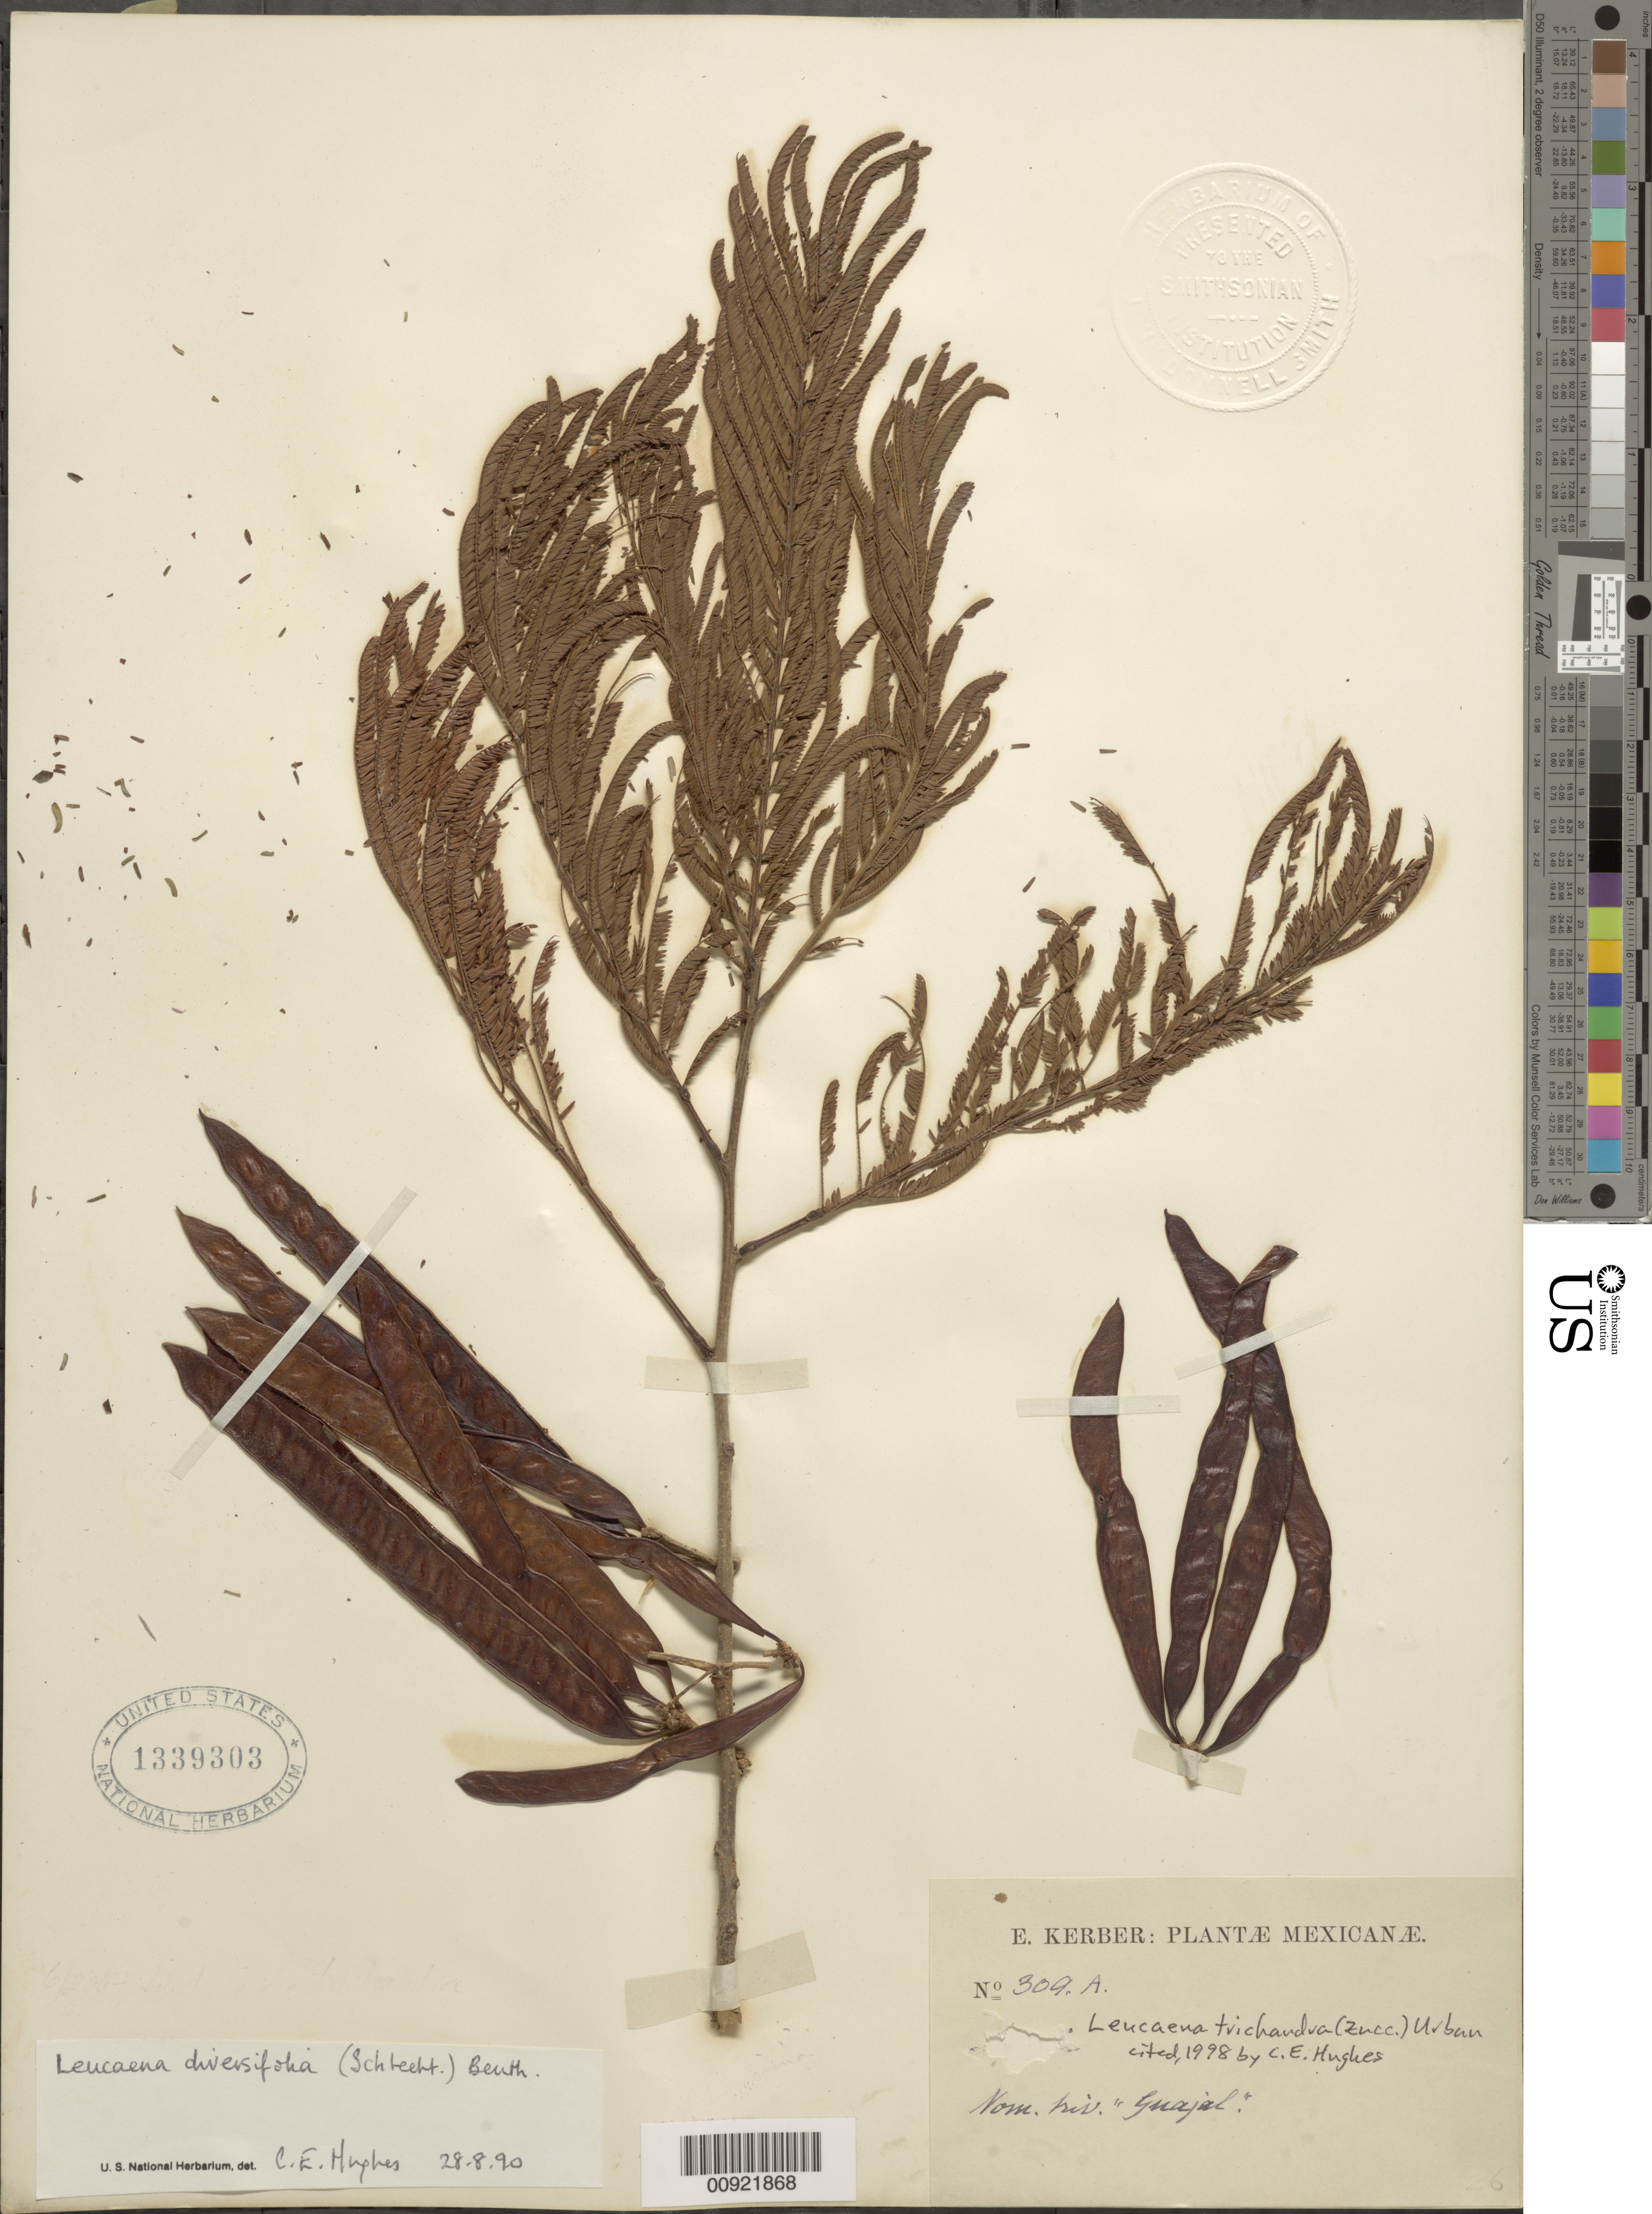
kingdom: Plantae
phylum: Tracheophyta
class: Magnoliopsida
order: Fabales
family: Fabaceae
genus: Leucaena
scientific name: Leucaena trichandra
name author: (Zucc.) Urb.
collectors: E. Kerber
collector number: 309 A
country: Mexico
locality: Mexico.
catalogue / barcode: US 1339303